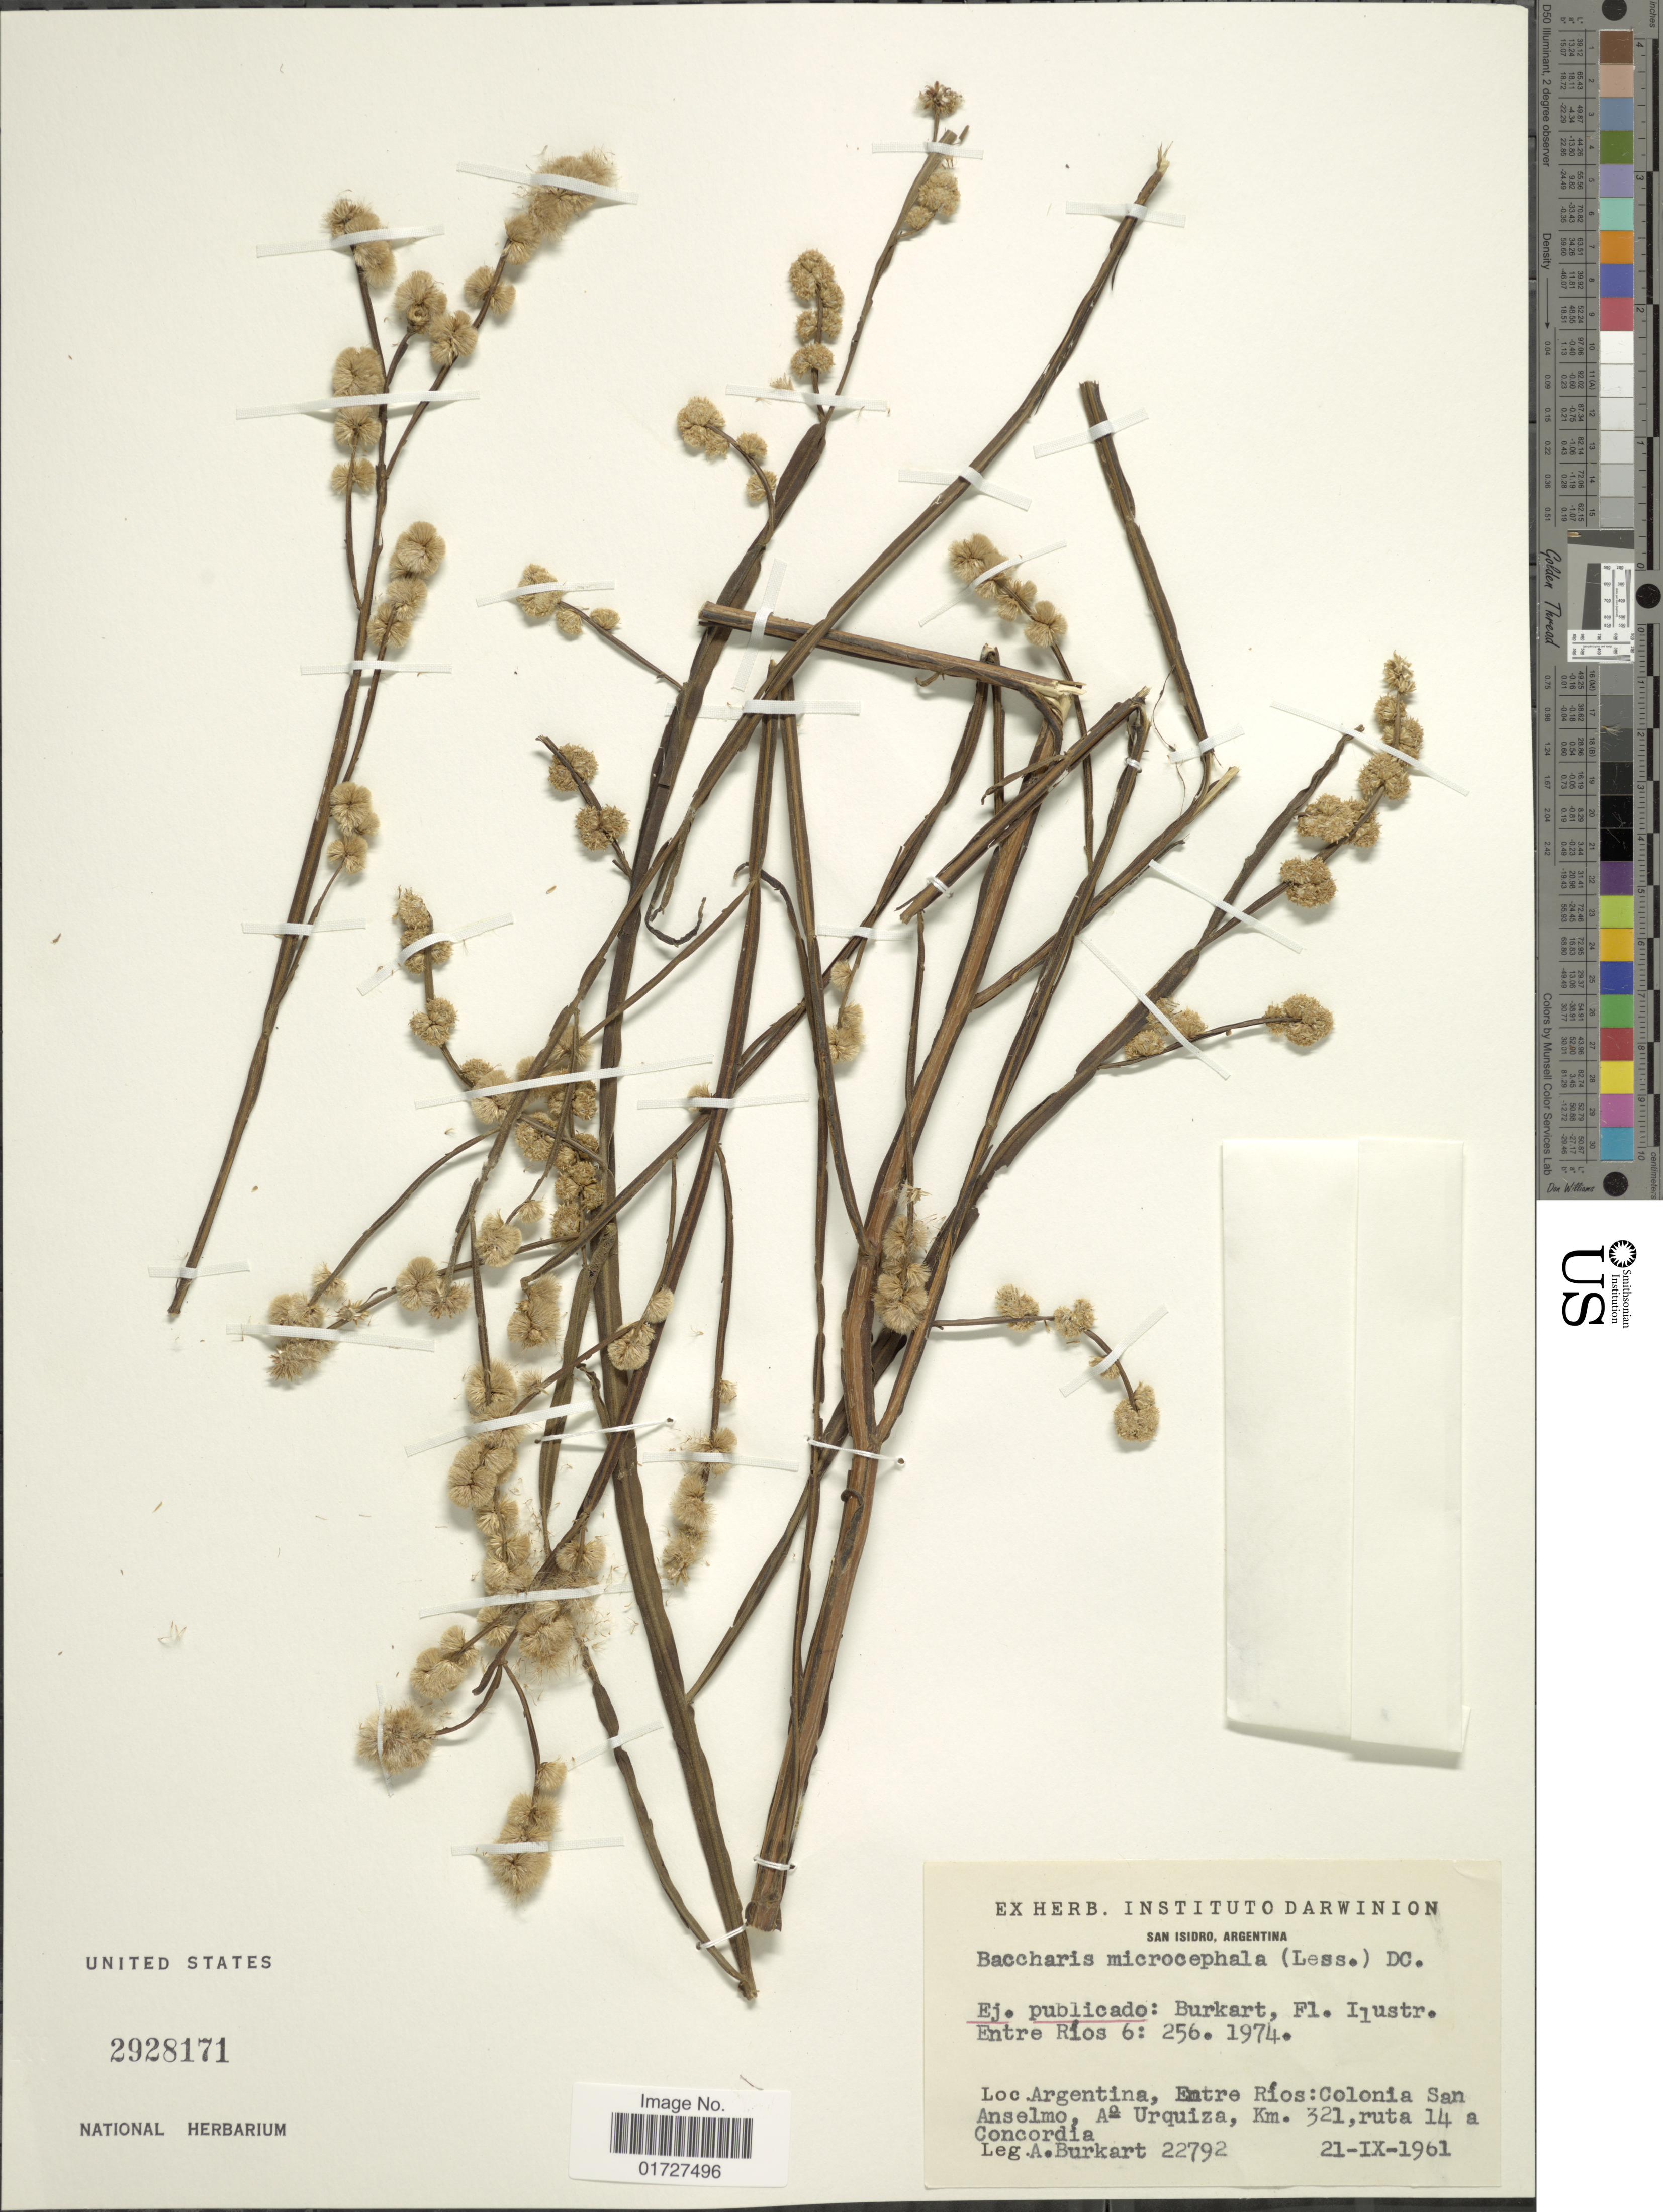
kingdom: Plantae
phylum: Tracheophyta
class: Magnoliopsida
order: Asterales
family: Asteraceae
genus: Baccharis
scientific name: Baccharis microcephala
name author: (Less.) DC.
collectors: A. E. Burkart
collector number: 22792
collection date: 1961-09-21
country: Argentina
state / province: Entre Rios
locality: Colonia San Anselmo, Aº Urquiza, km 321, ruta 14 a Concordia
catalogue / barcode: US 2928171